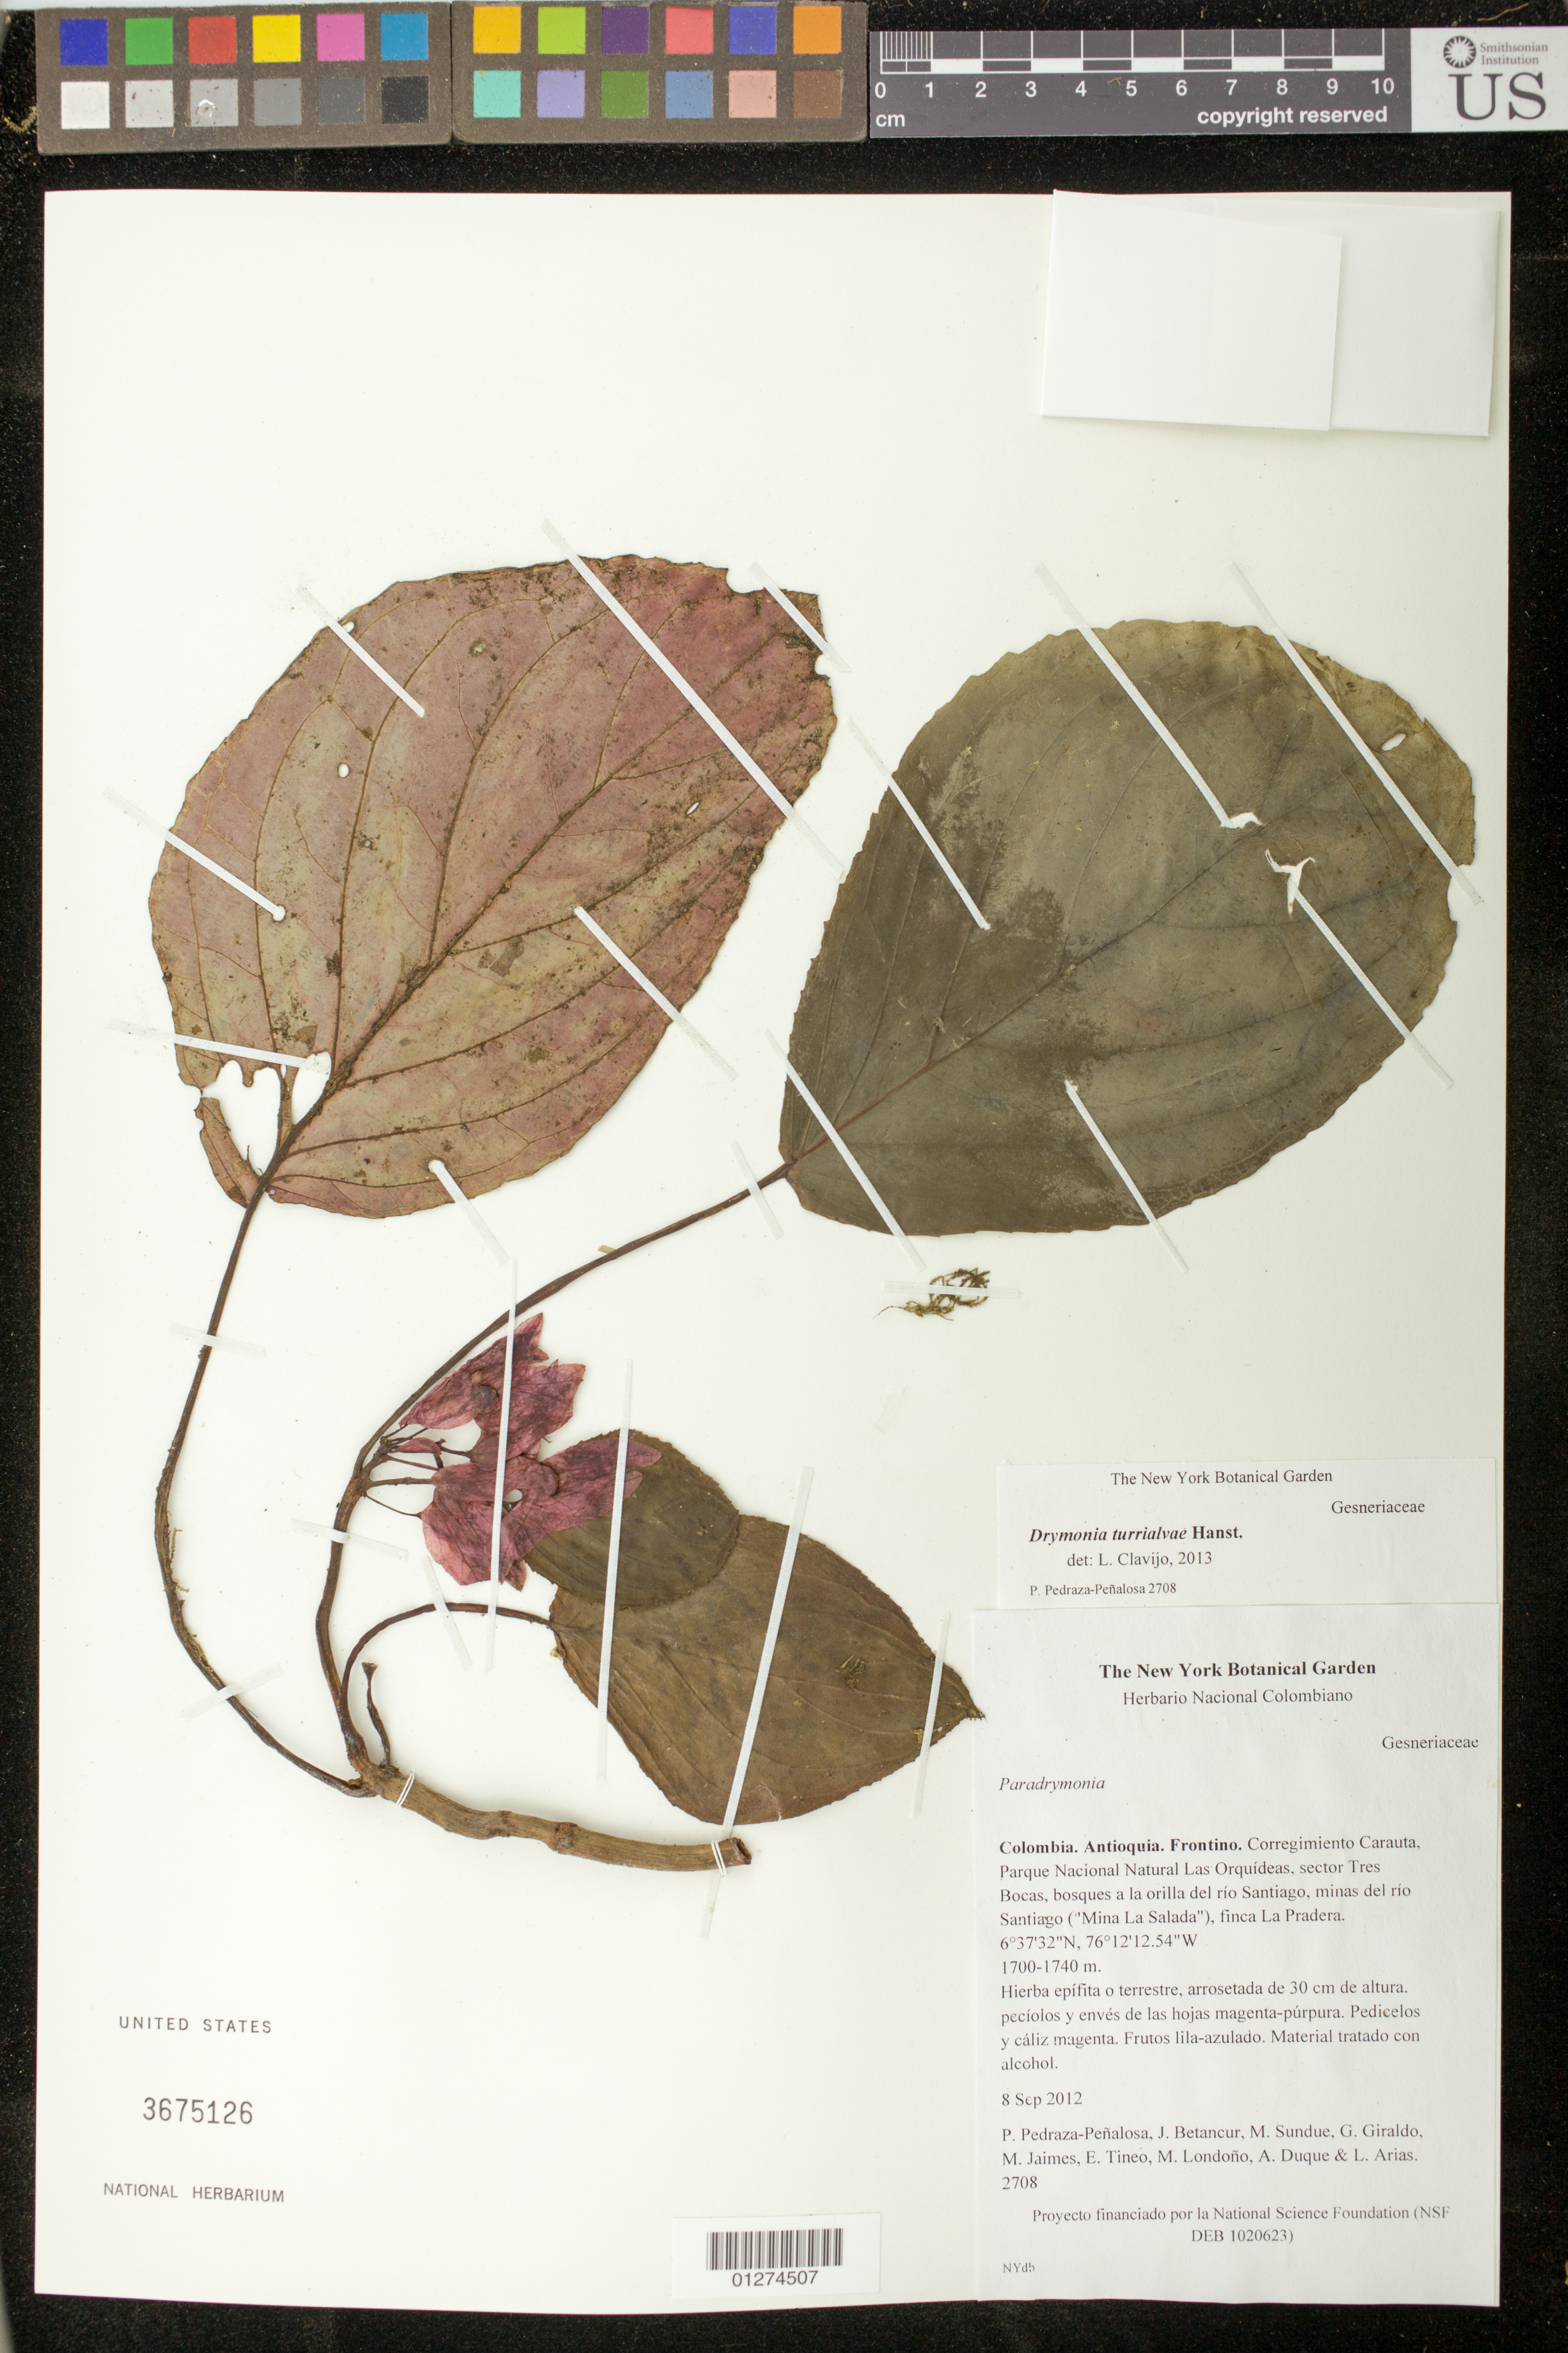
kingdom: Plantae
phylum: Tracheophyta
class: Magnoliopsida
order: Lamiales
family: Gesneriaceae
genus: Drymonia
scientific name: Drymonia turrialvae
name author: Hanst.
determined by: Clavijo, L.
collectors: P. Pedraza-Peñalosa et al.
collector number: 2708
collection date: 2012-09-08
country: Colombia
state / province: Antioquiá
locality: Frontino. Corregimiento Carauta, Parque Nacional Natural Las Orquideas, sector Tres Bocas, bosques a loa orilla del rio Santiago, minas del rio Santiago, finca La Pradera.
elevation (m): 1700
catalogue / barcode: US 3675126